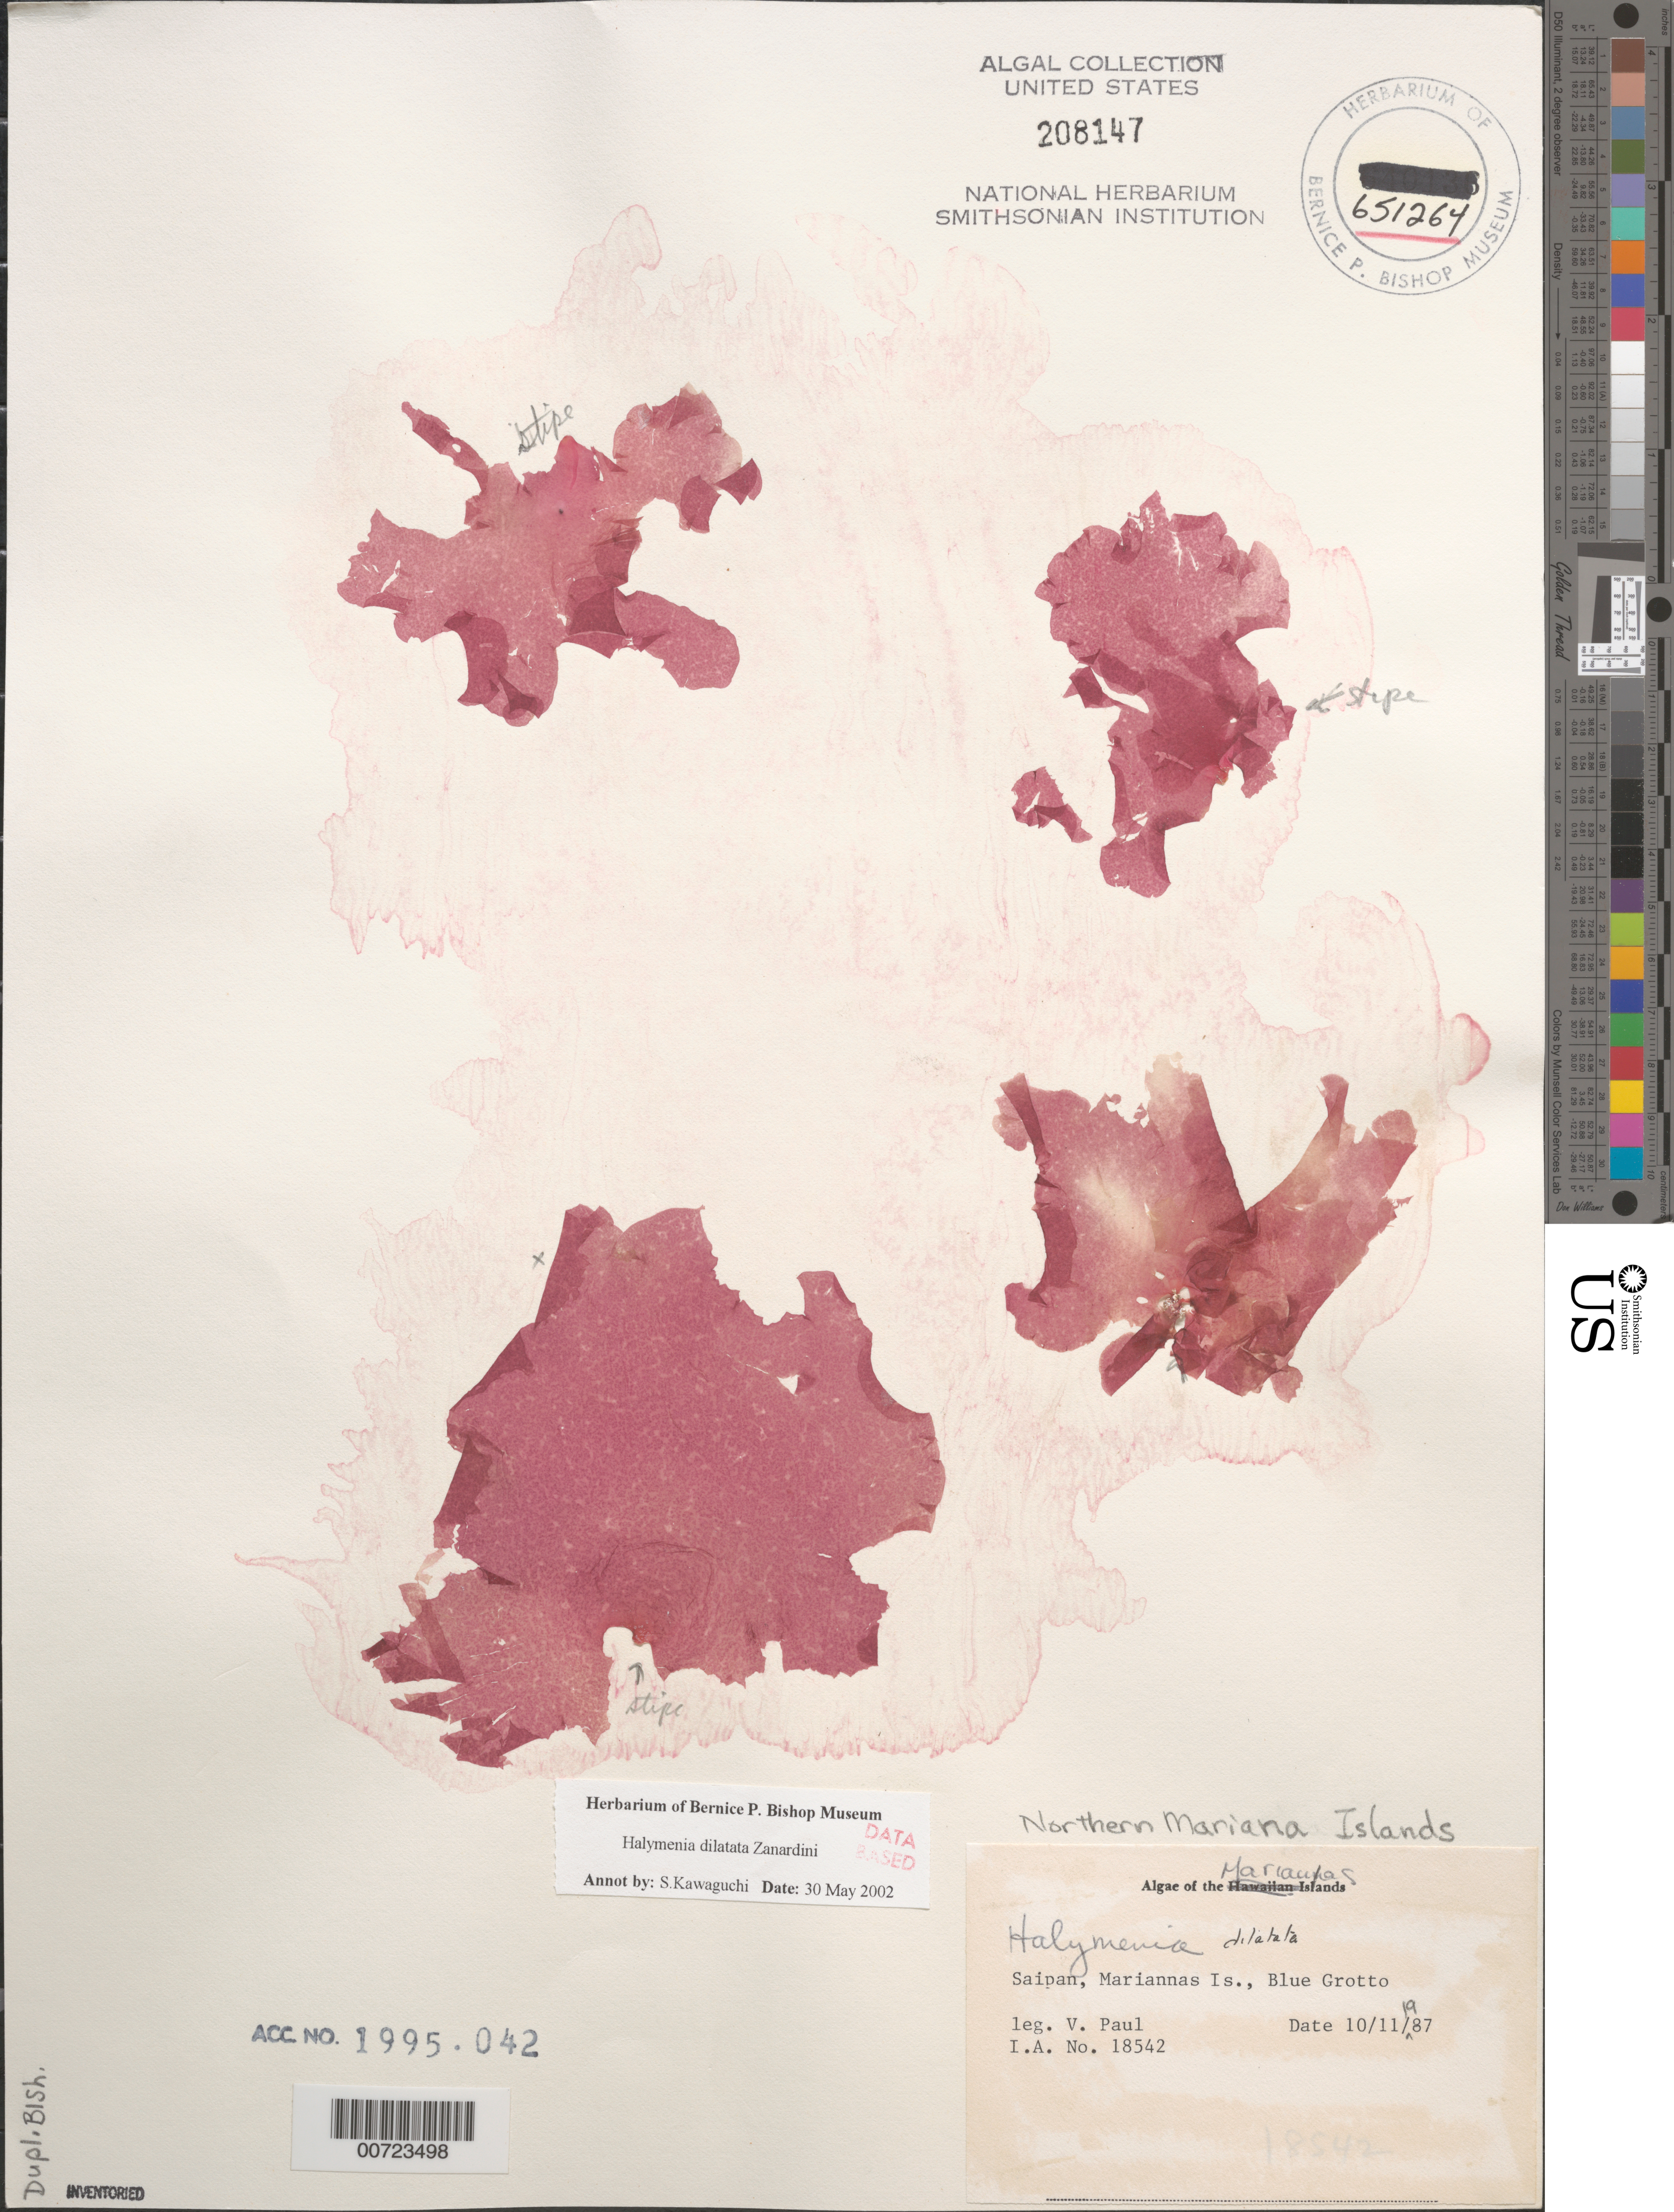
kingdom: Plantae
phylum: Rhodophyta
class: Florideophyceae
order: Halymeniales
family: Halymeniaceae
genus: Halymenia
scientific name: Halymenia dilatata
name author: Zanardini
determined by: Kawaguchi, S.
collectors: V. Paul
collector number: IAA 18542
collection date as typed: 11 Oct 1987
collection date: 1987-10-11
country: Northern Mariana Islands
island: Saipan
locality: Blue Grotto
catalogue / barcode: US 208147